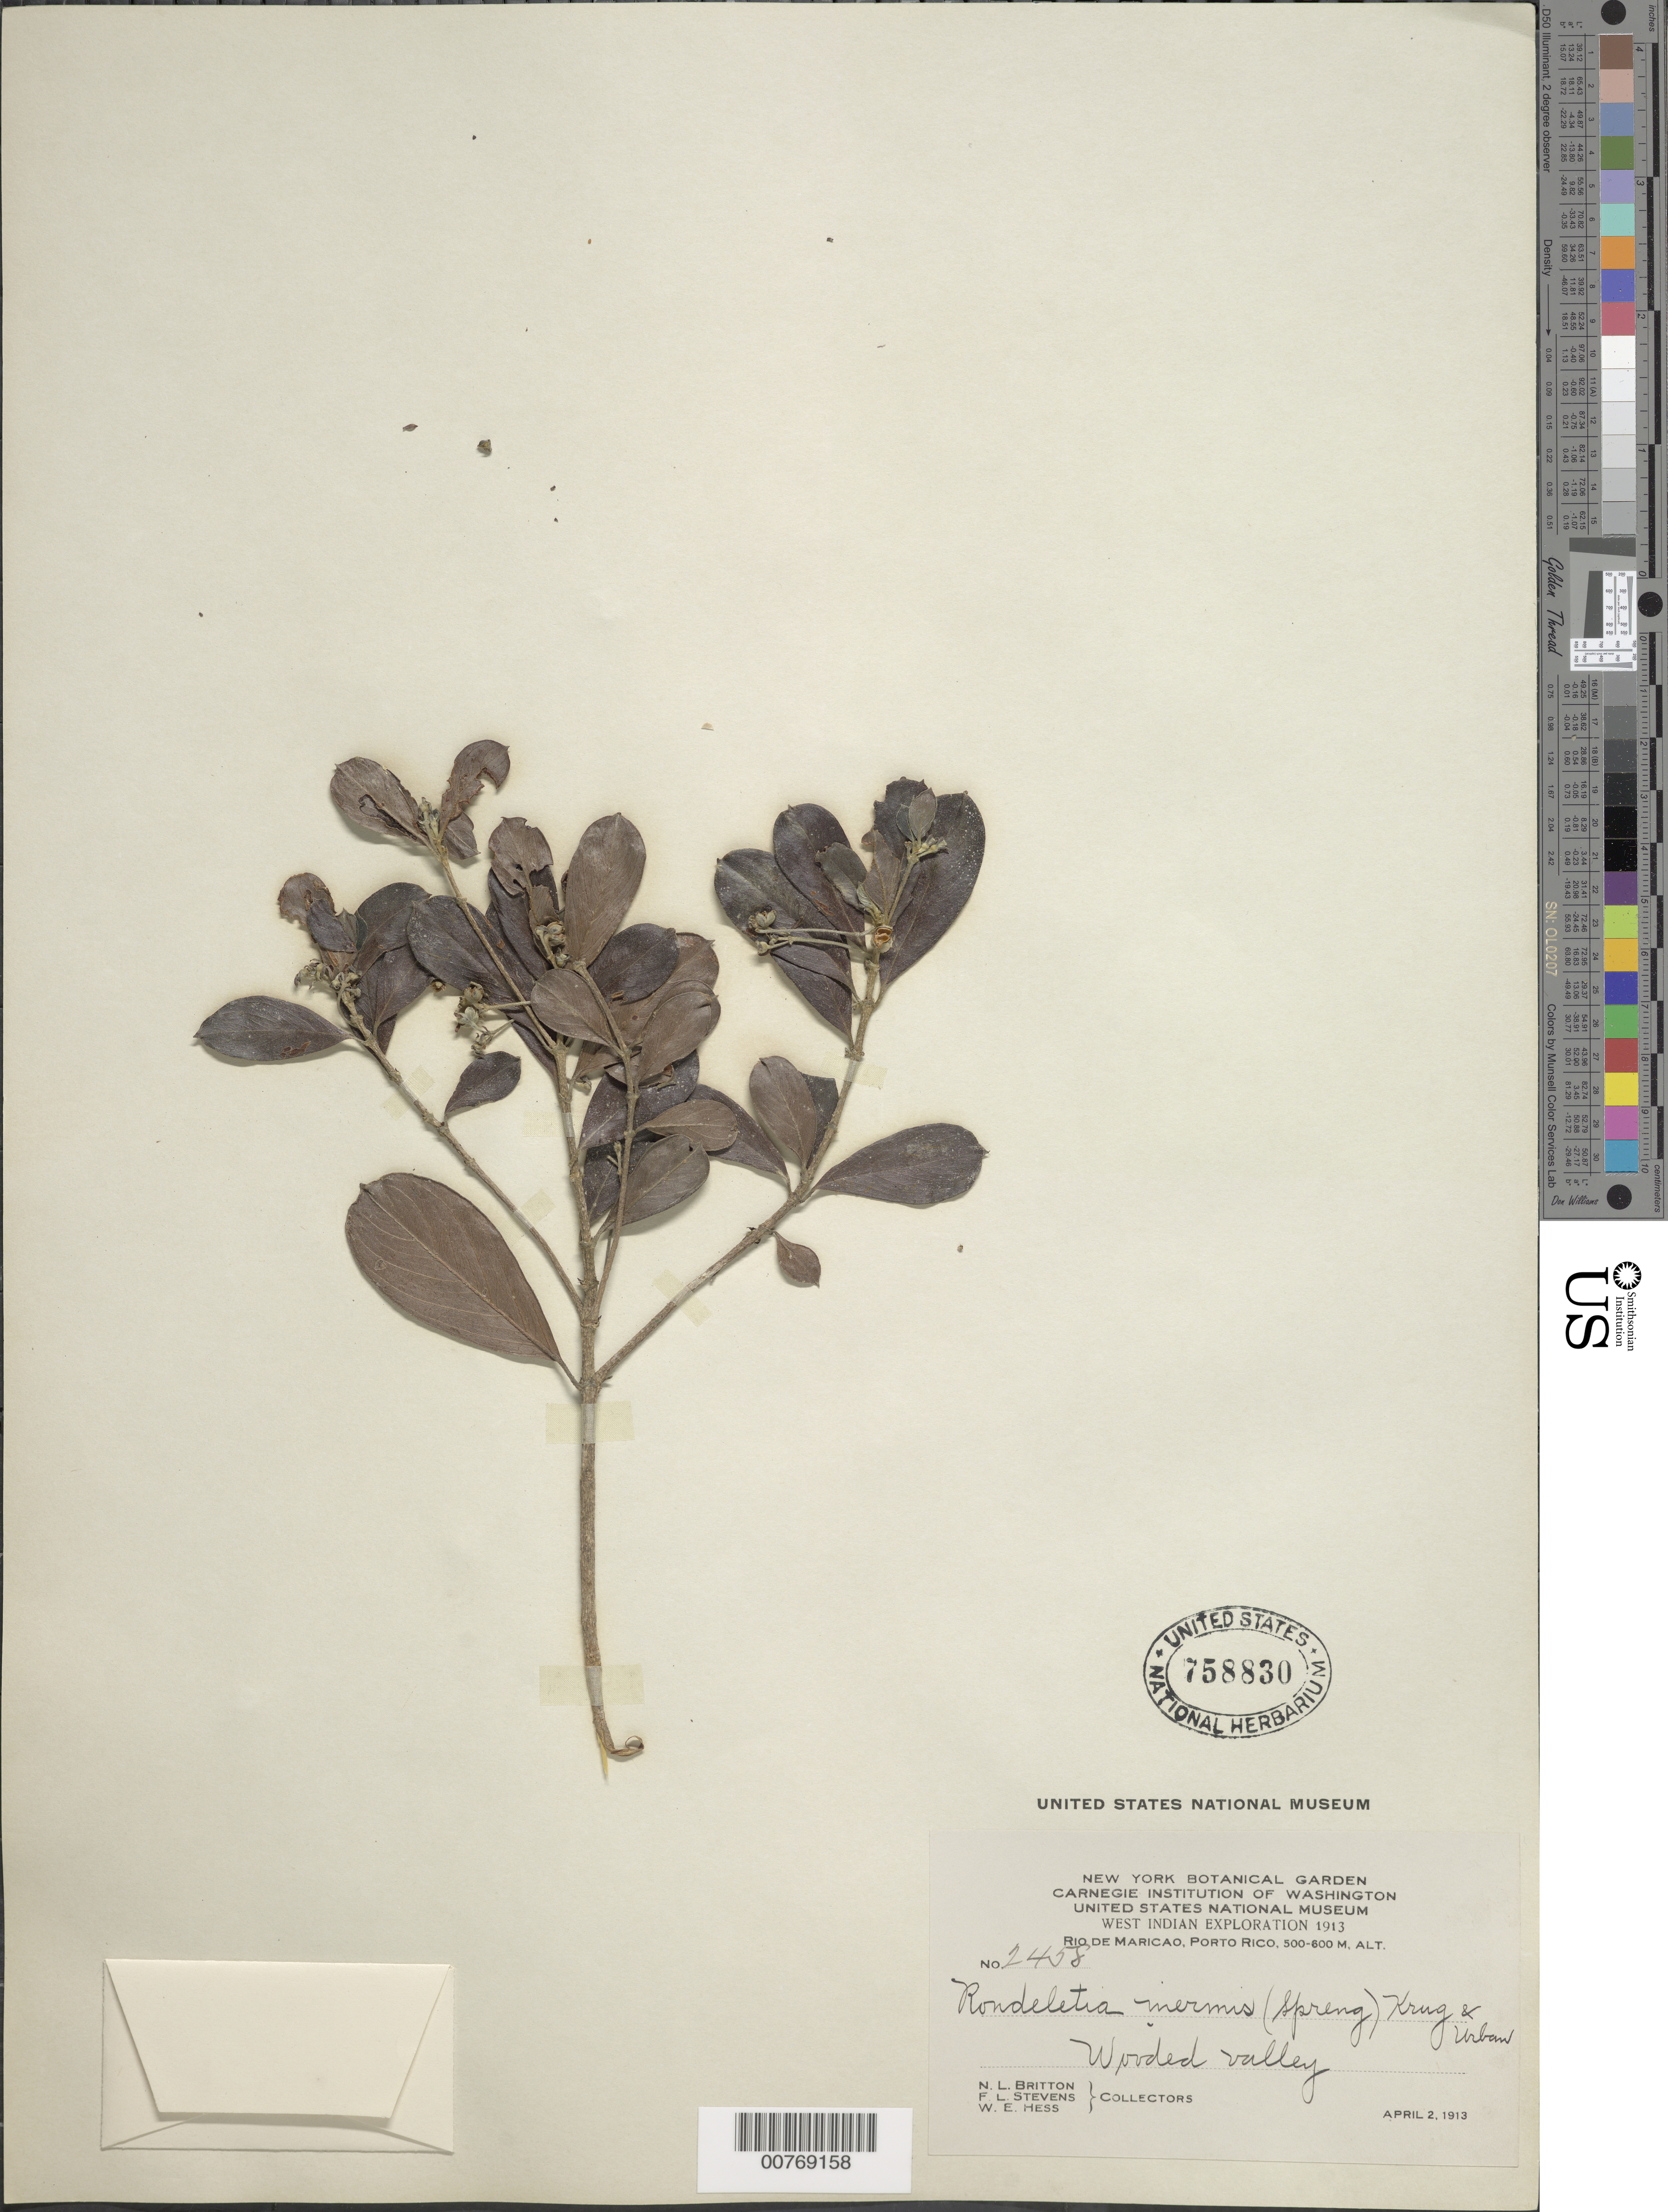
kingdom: Plantae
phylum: Tracheophyta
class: Magnoliopsida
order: Gentianales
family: Rubiaceae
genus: Rondeletia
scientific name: Rondeletia inermis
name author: (Spreng.) Krug & Urb.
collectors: N. Britton, F. L. Stevens & W. Hess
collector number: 2458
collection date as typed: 02 Apr 1913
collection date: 1913-04-02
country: Puerto Rico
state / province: Maricao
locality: Río Maricao; wooded valley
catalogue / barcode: US 758830